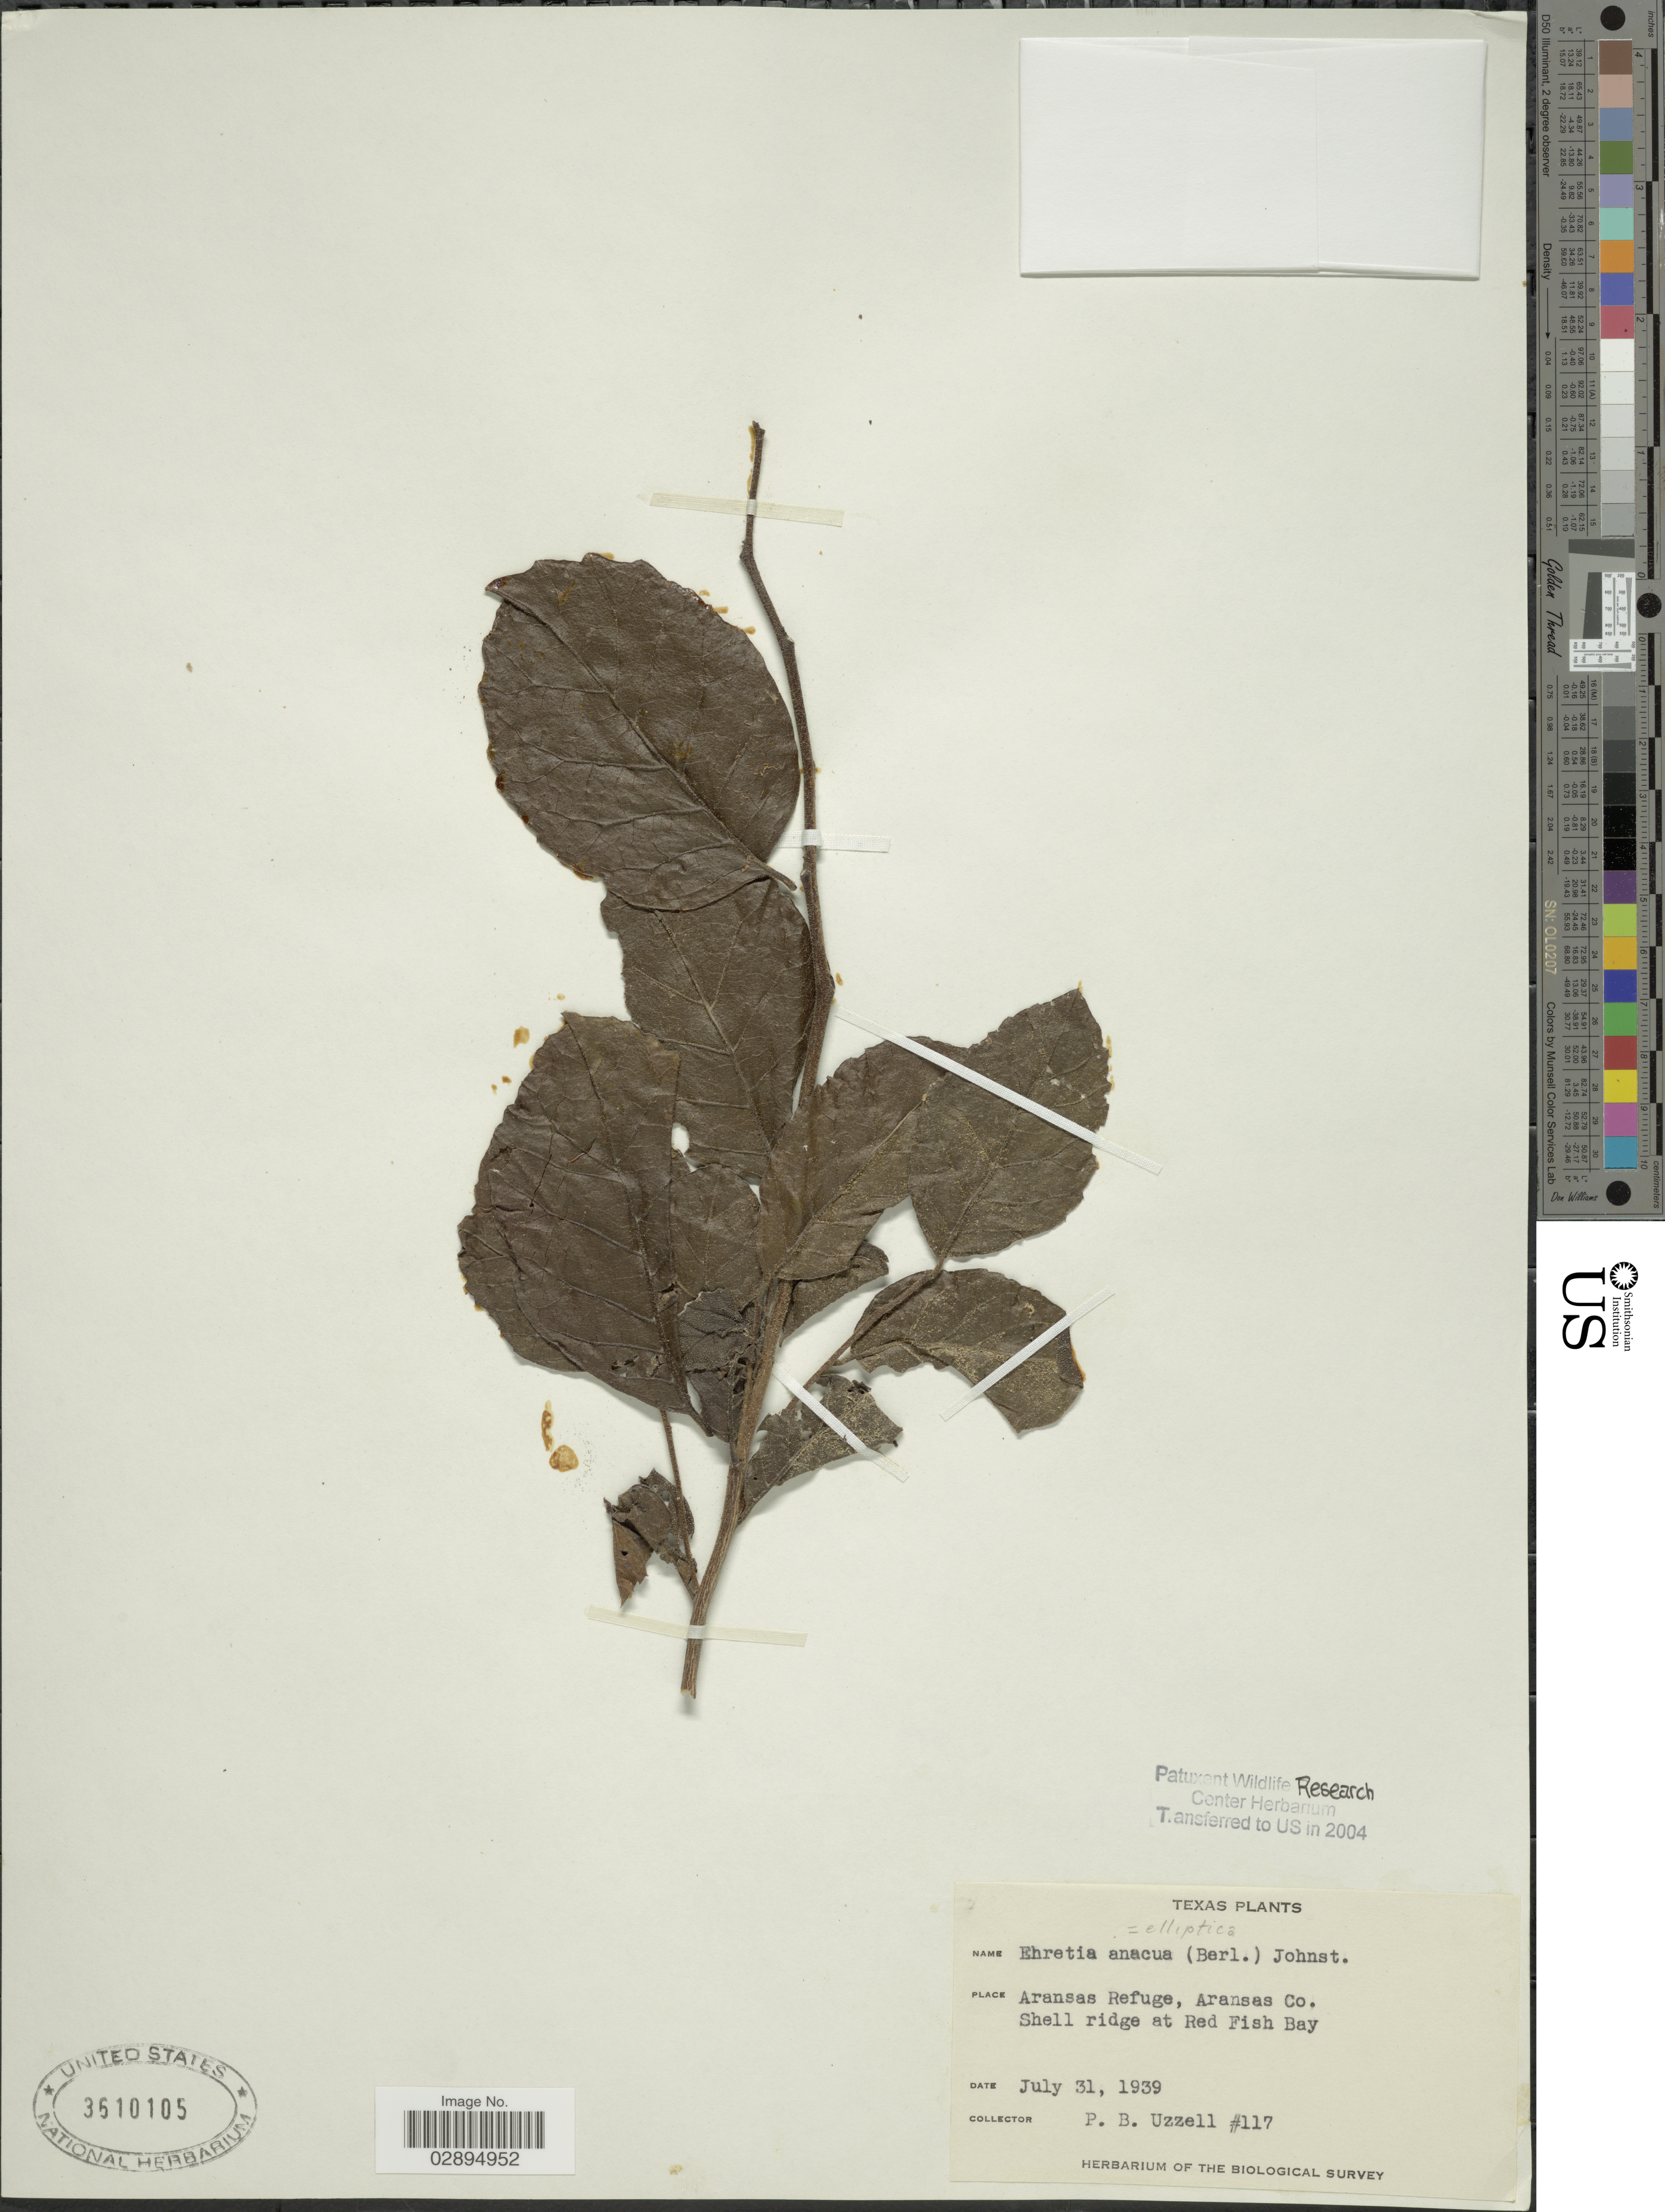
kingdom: Plantae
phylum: Tracheophyta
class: Magnoliopsida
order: Boraginales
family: Ehretiaceae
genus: Ehretia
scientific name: Ehretia anacua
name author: (Terán & Berland.) I.M. Johnst.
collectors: P. Uzzell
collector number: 117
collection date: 1939-07-31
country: United States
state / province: Texas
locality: Aransas Refuge, Aransas Co. Shell ridge at Red Fish Bay.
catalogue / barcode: US 3610105